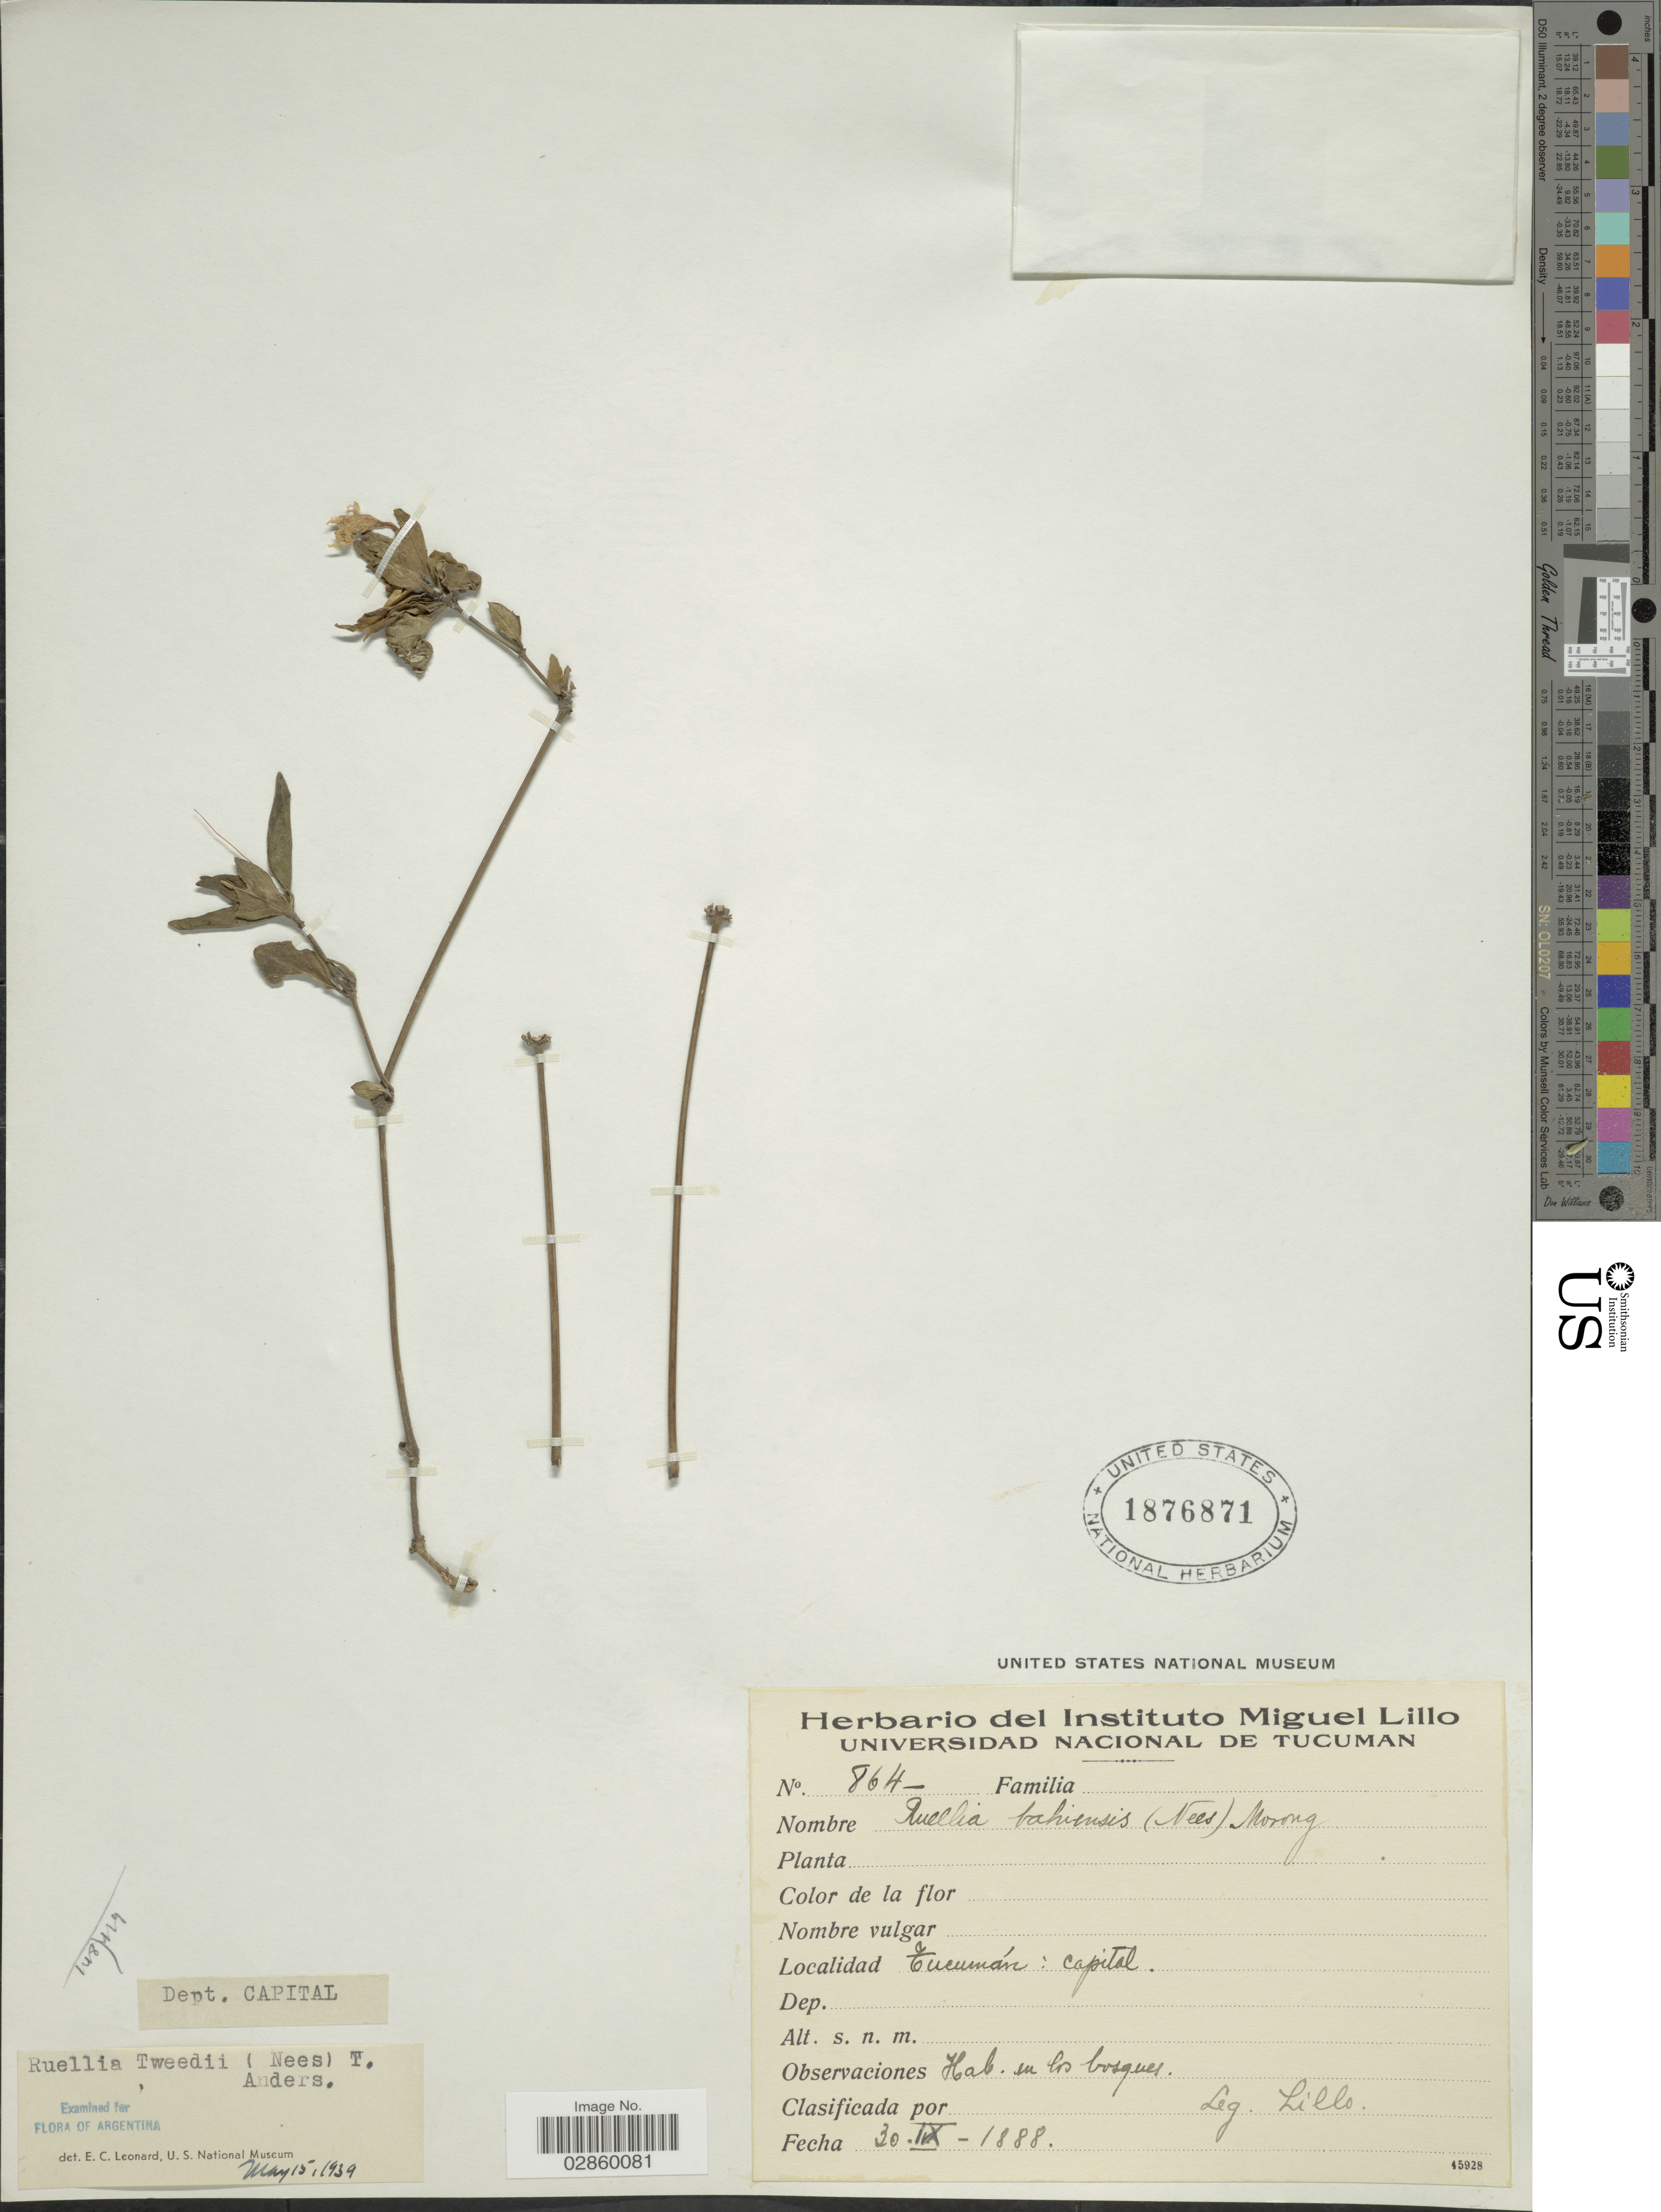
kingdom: Plantae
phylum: Tracheophyta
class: Magnoliopsida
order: Lamiales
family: Acanthaceae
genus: Ruellia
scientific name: Ruellia erythropus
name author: (Nees) Lindau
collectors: M. Lillo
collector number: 864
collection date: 1888-09-30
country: Argentina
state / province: Tucuman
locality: Tucumán: Capital.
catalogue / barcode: US 1876871